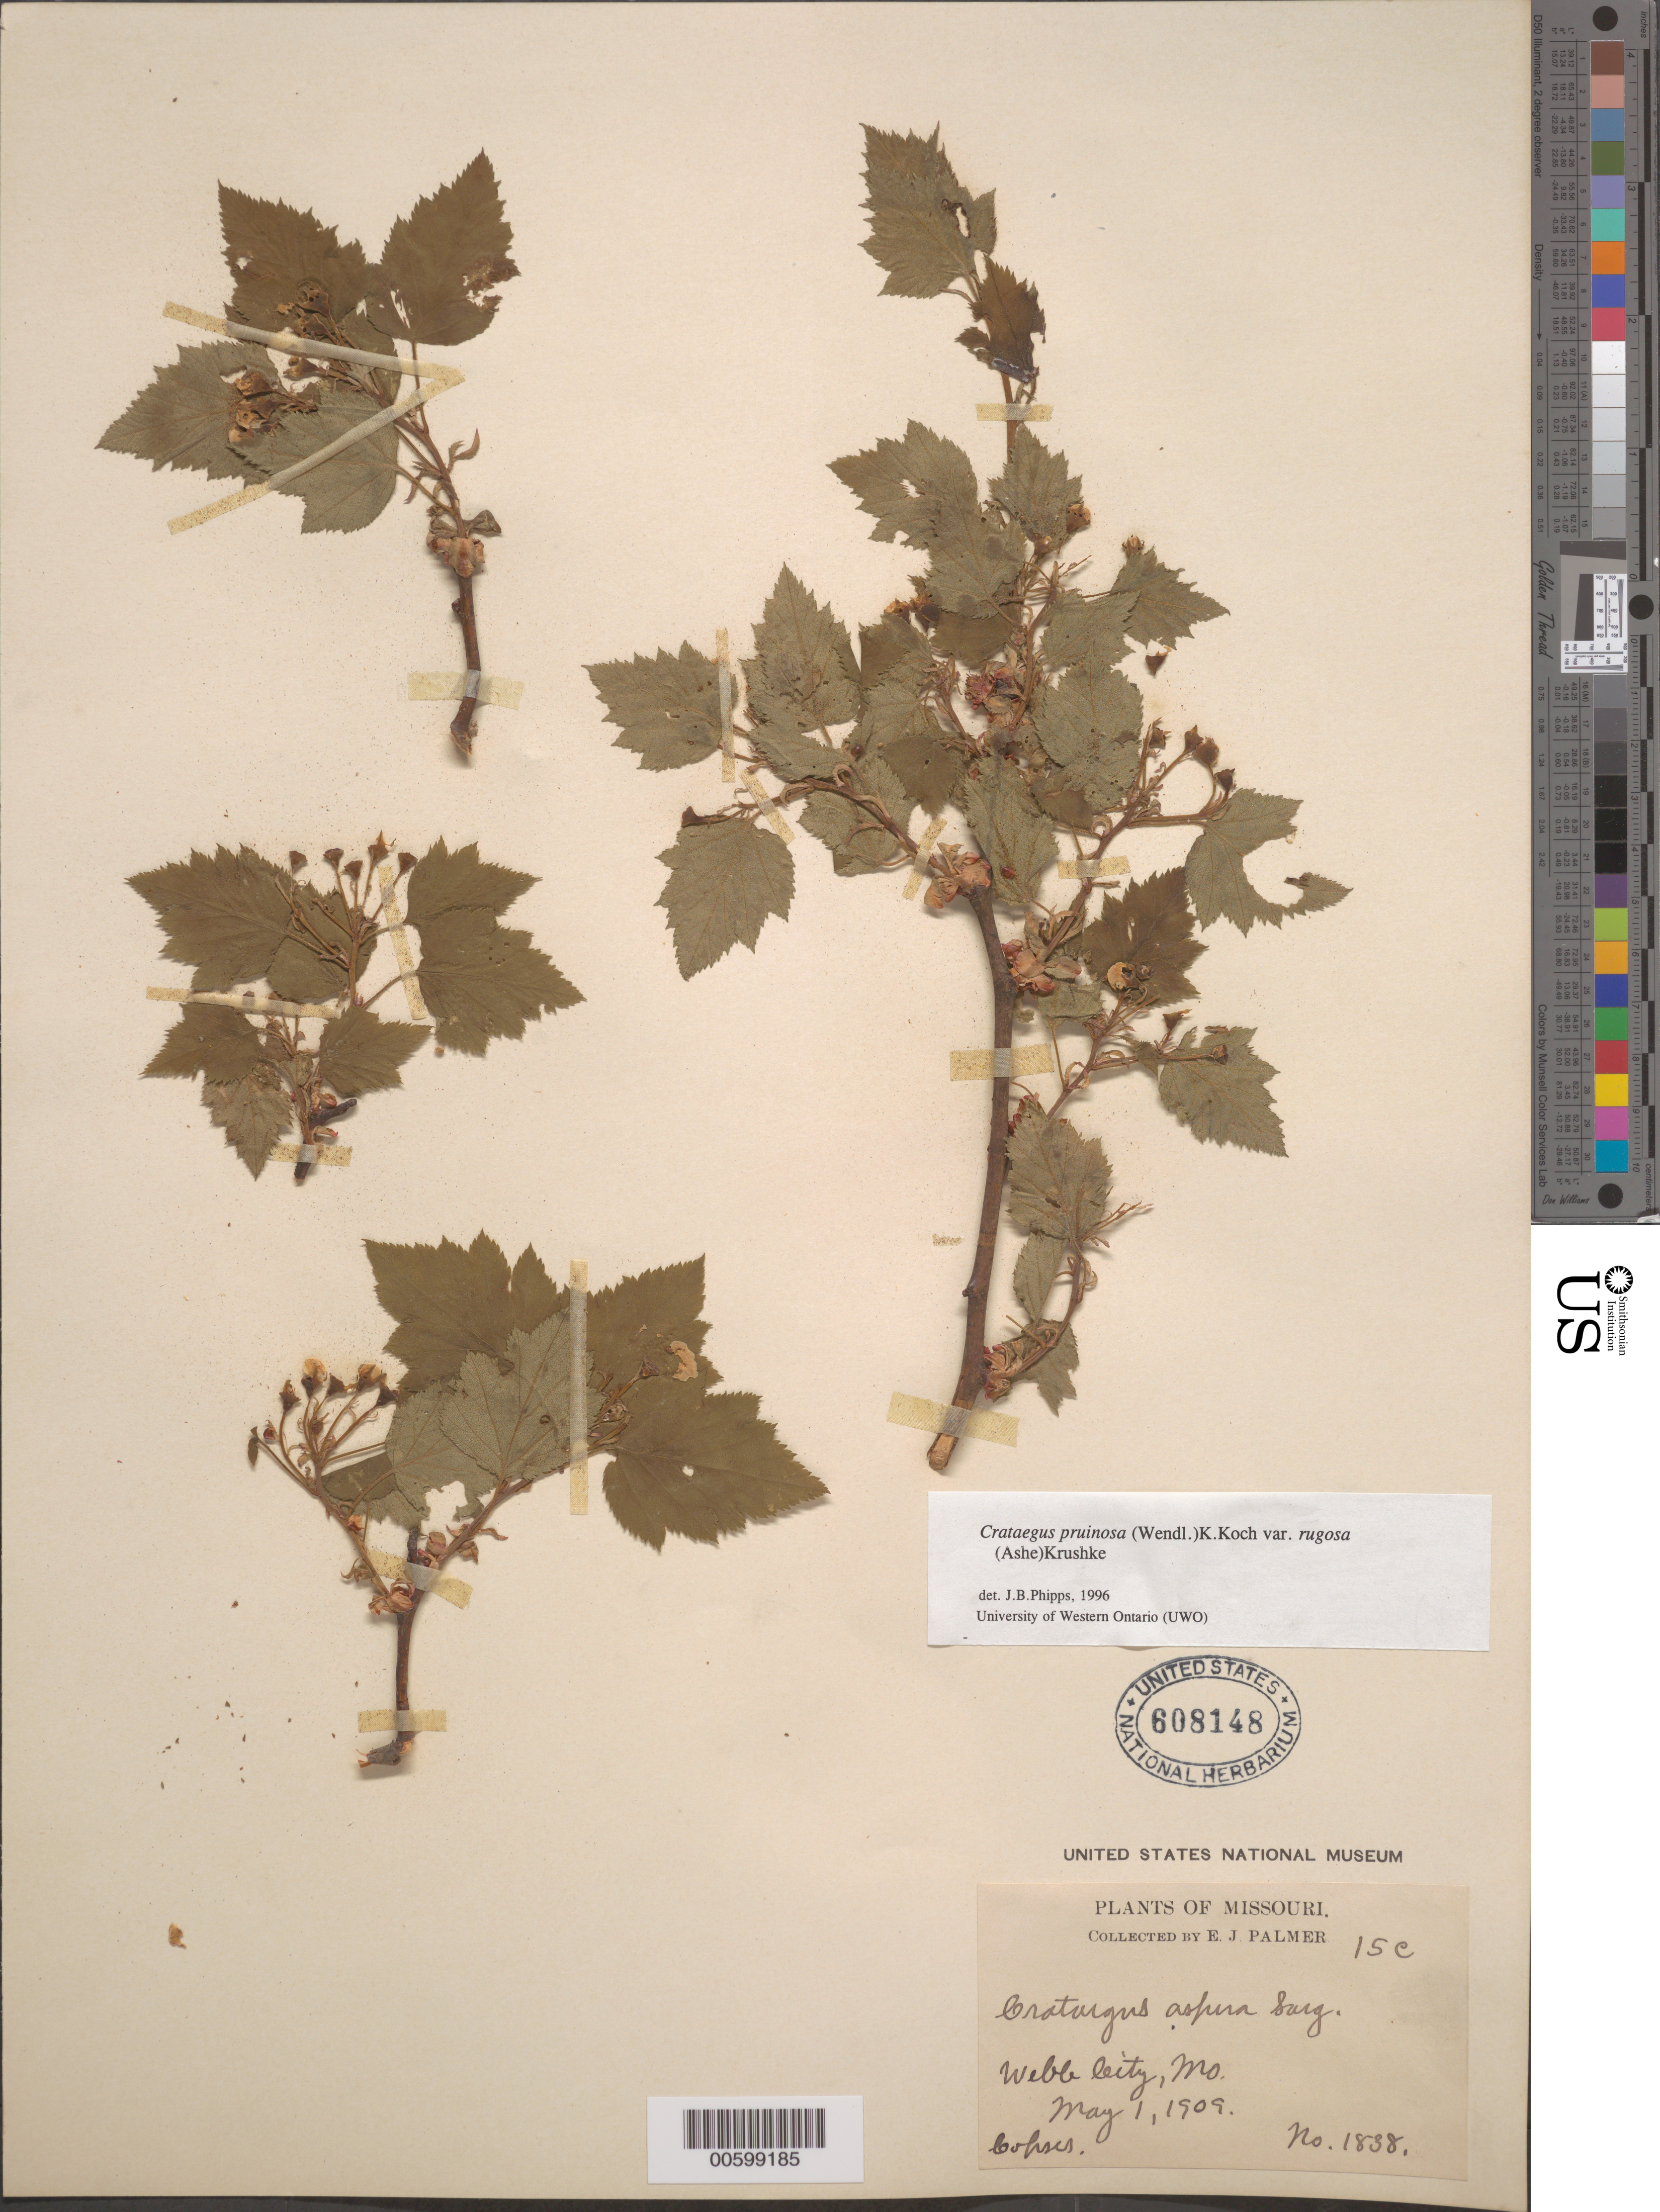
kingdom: Plantae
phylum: Tracheophyta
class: Magnoliopsida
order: Rosales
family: Rosaceae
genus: Crataegus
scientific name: Crataegus pruinosa var. rugosa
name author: (Ashe) Kruschke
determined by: Phipps, James B., (UWO), University of Western Ontario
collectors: E. J. Palmer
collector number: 1838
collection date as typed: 01 May 1909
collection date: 1909-05-01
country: United States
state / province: Missouri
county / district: Jasper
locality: Webb City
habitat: Copses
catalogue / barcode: US 608148